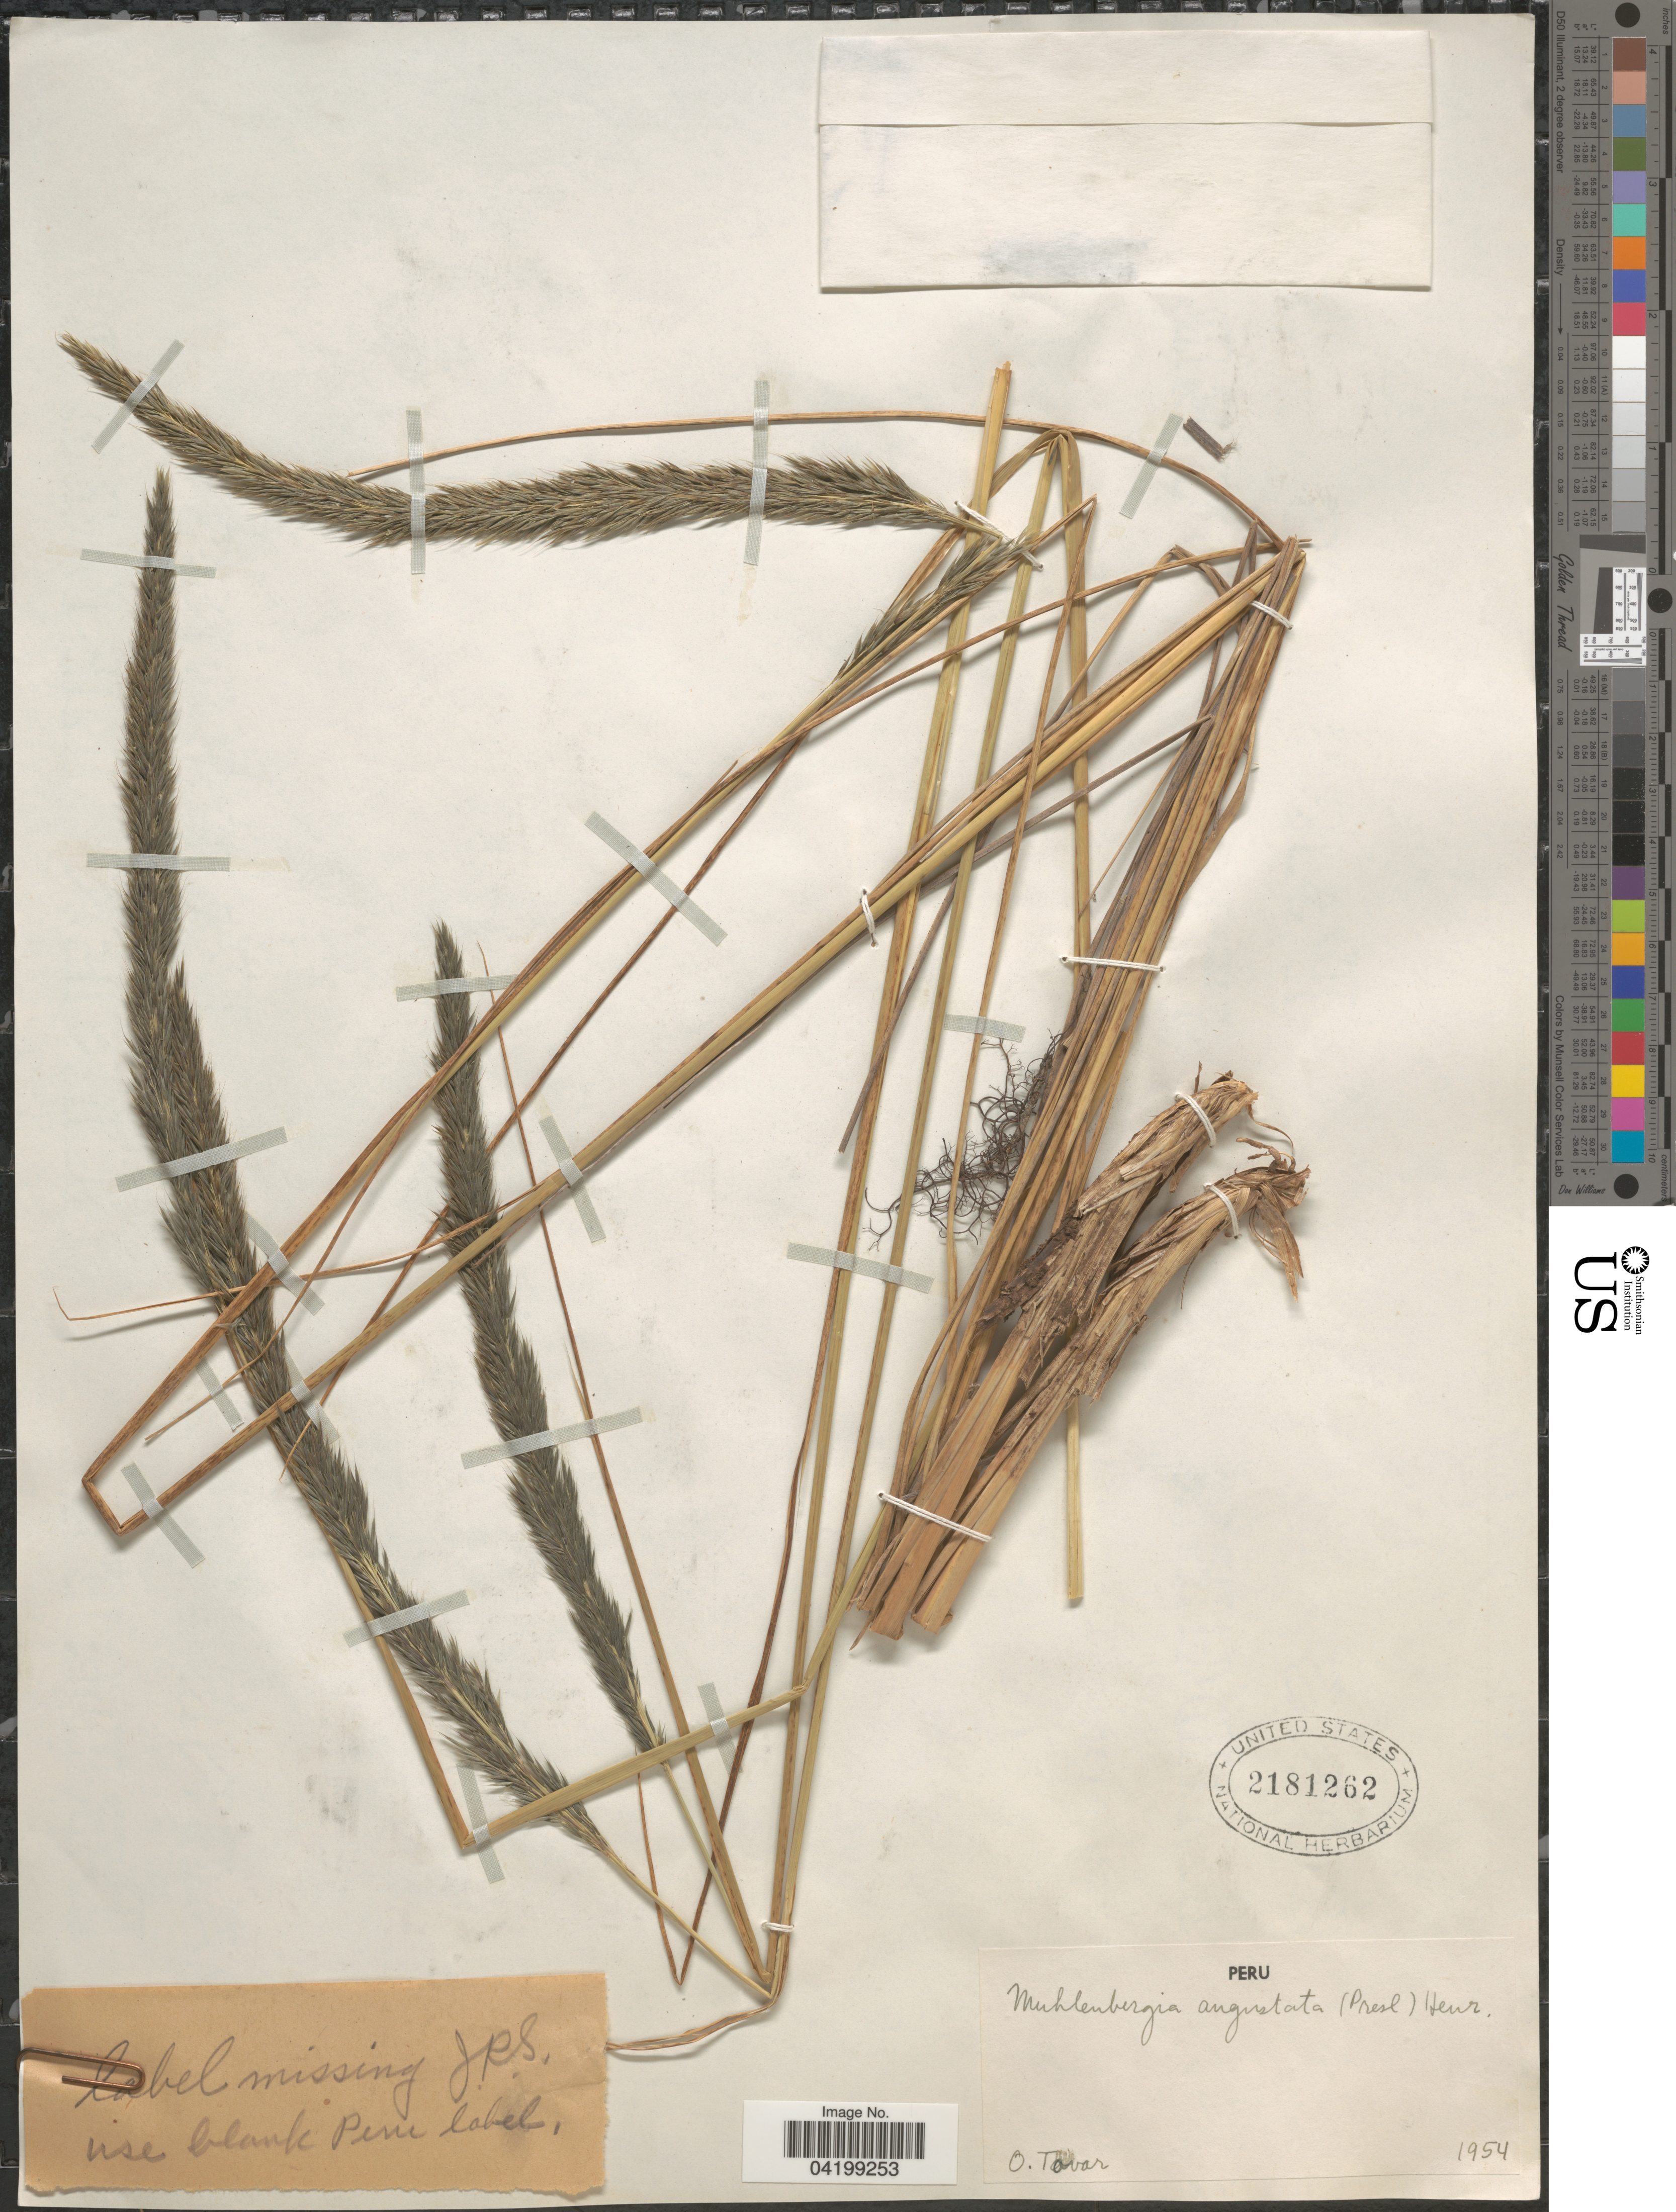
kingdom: Plantae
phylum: Tracheophyta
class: Liliopsida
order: Poales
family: Poaceae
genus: Muhlenbergia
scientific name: Muhlenbergia coerulea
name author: (Griseb.) Mez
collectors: Ó. Tovar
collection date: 1954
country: Peru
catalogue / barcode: US 2181262